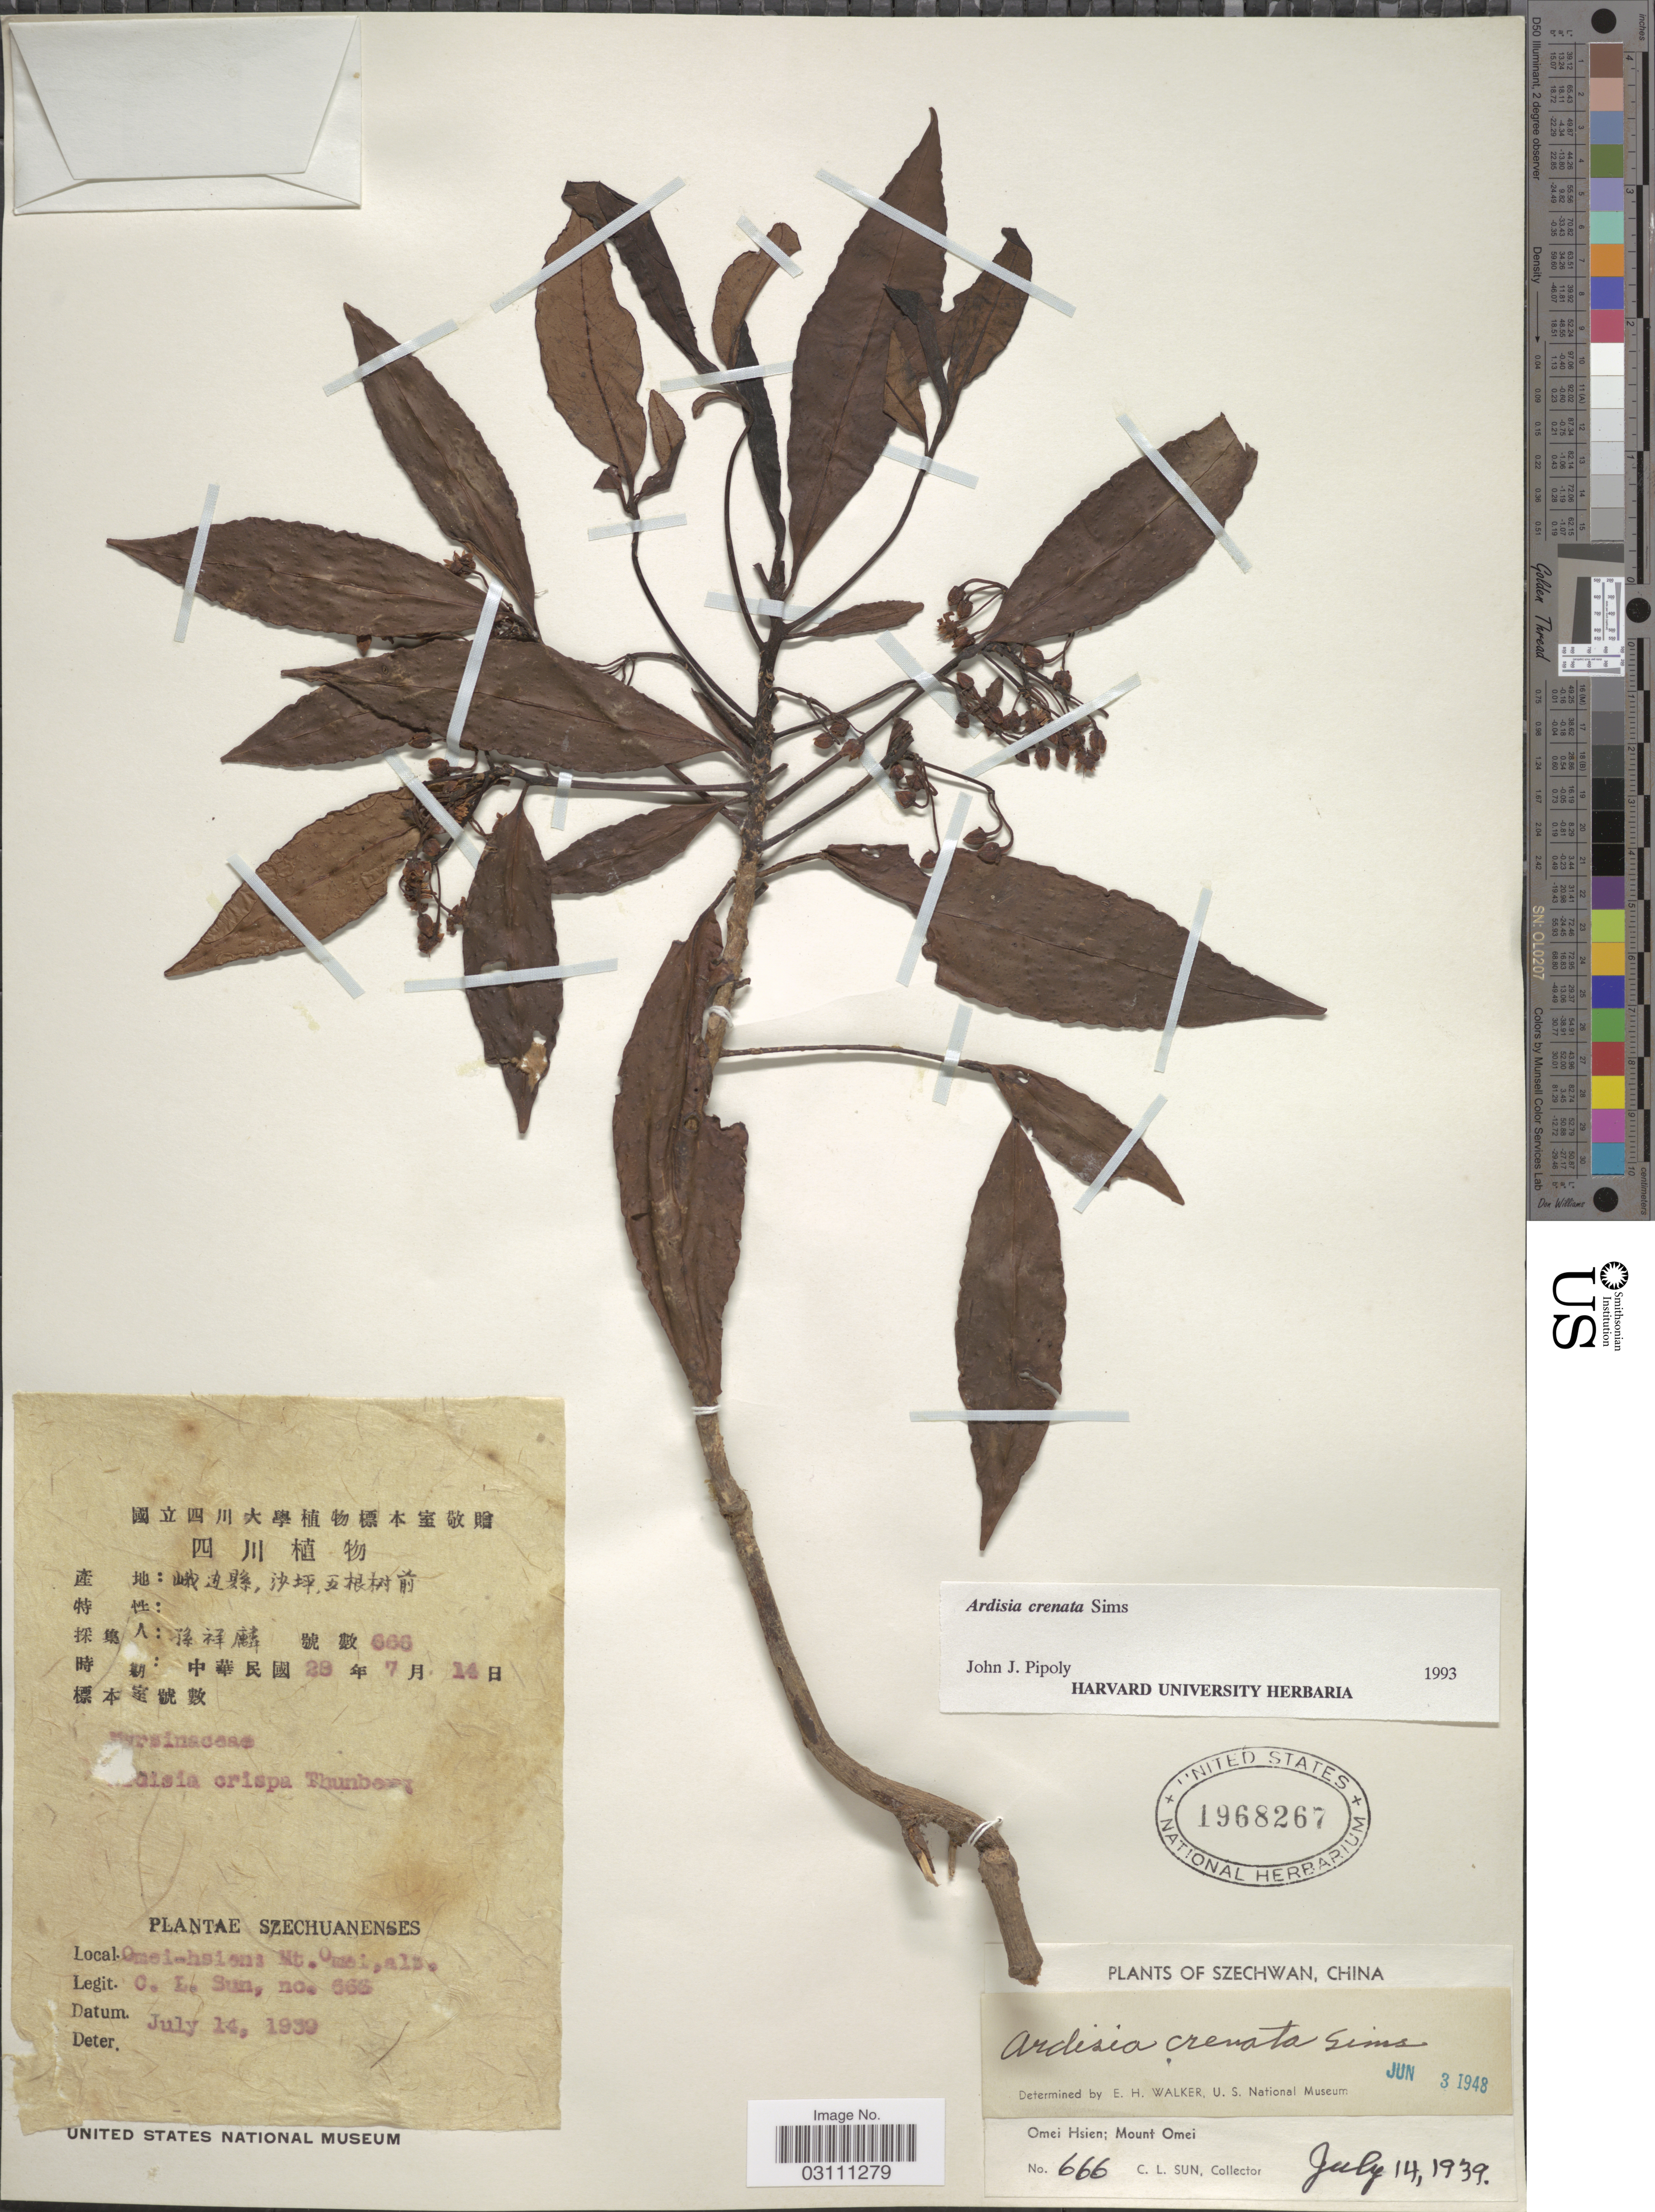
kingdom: Plantae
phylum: Tracheophyta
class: Magnoliopsida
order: Ericales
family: Primulaceae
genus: Ardisia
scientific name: Ardisia crenata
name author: Sims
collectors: C. Sun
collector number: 666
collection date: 1939-07-14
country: China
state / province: Sichuan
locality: Szechwan. Omei Hsien; Mount Omei.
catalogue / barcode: US 1968267